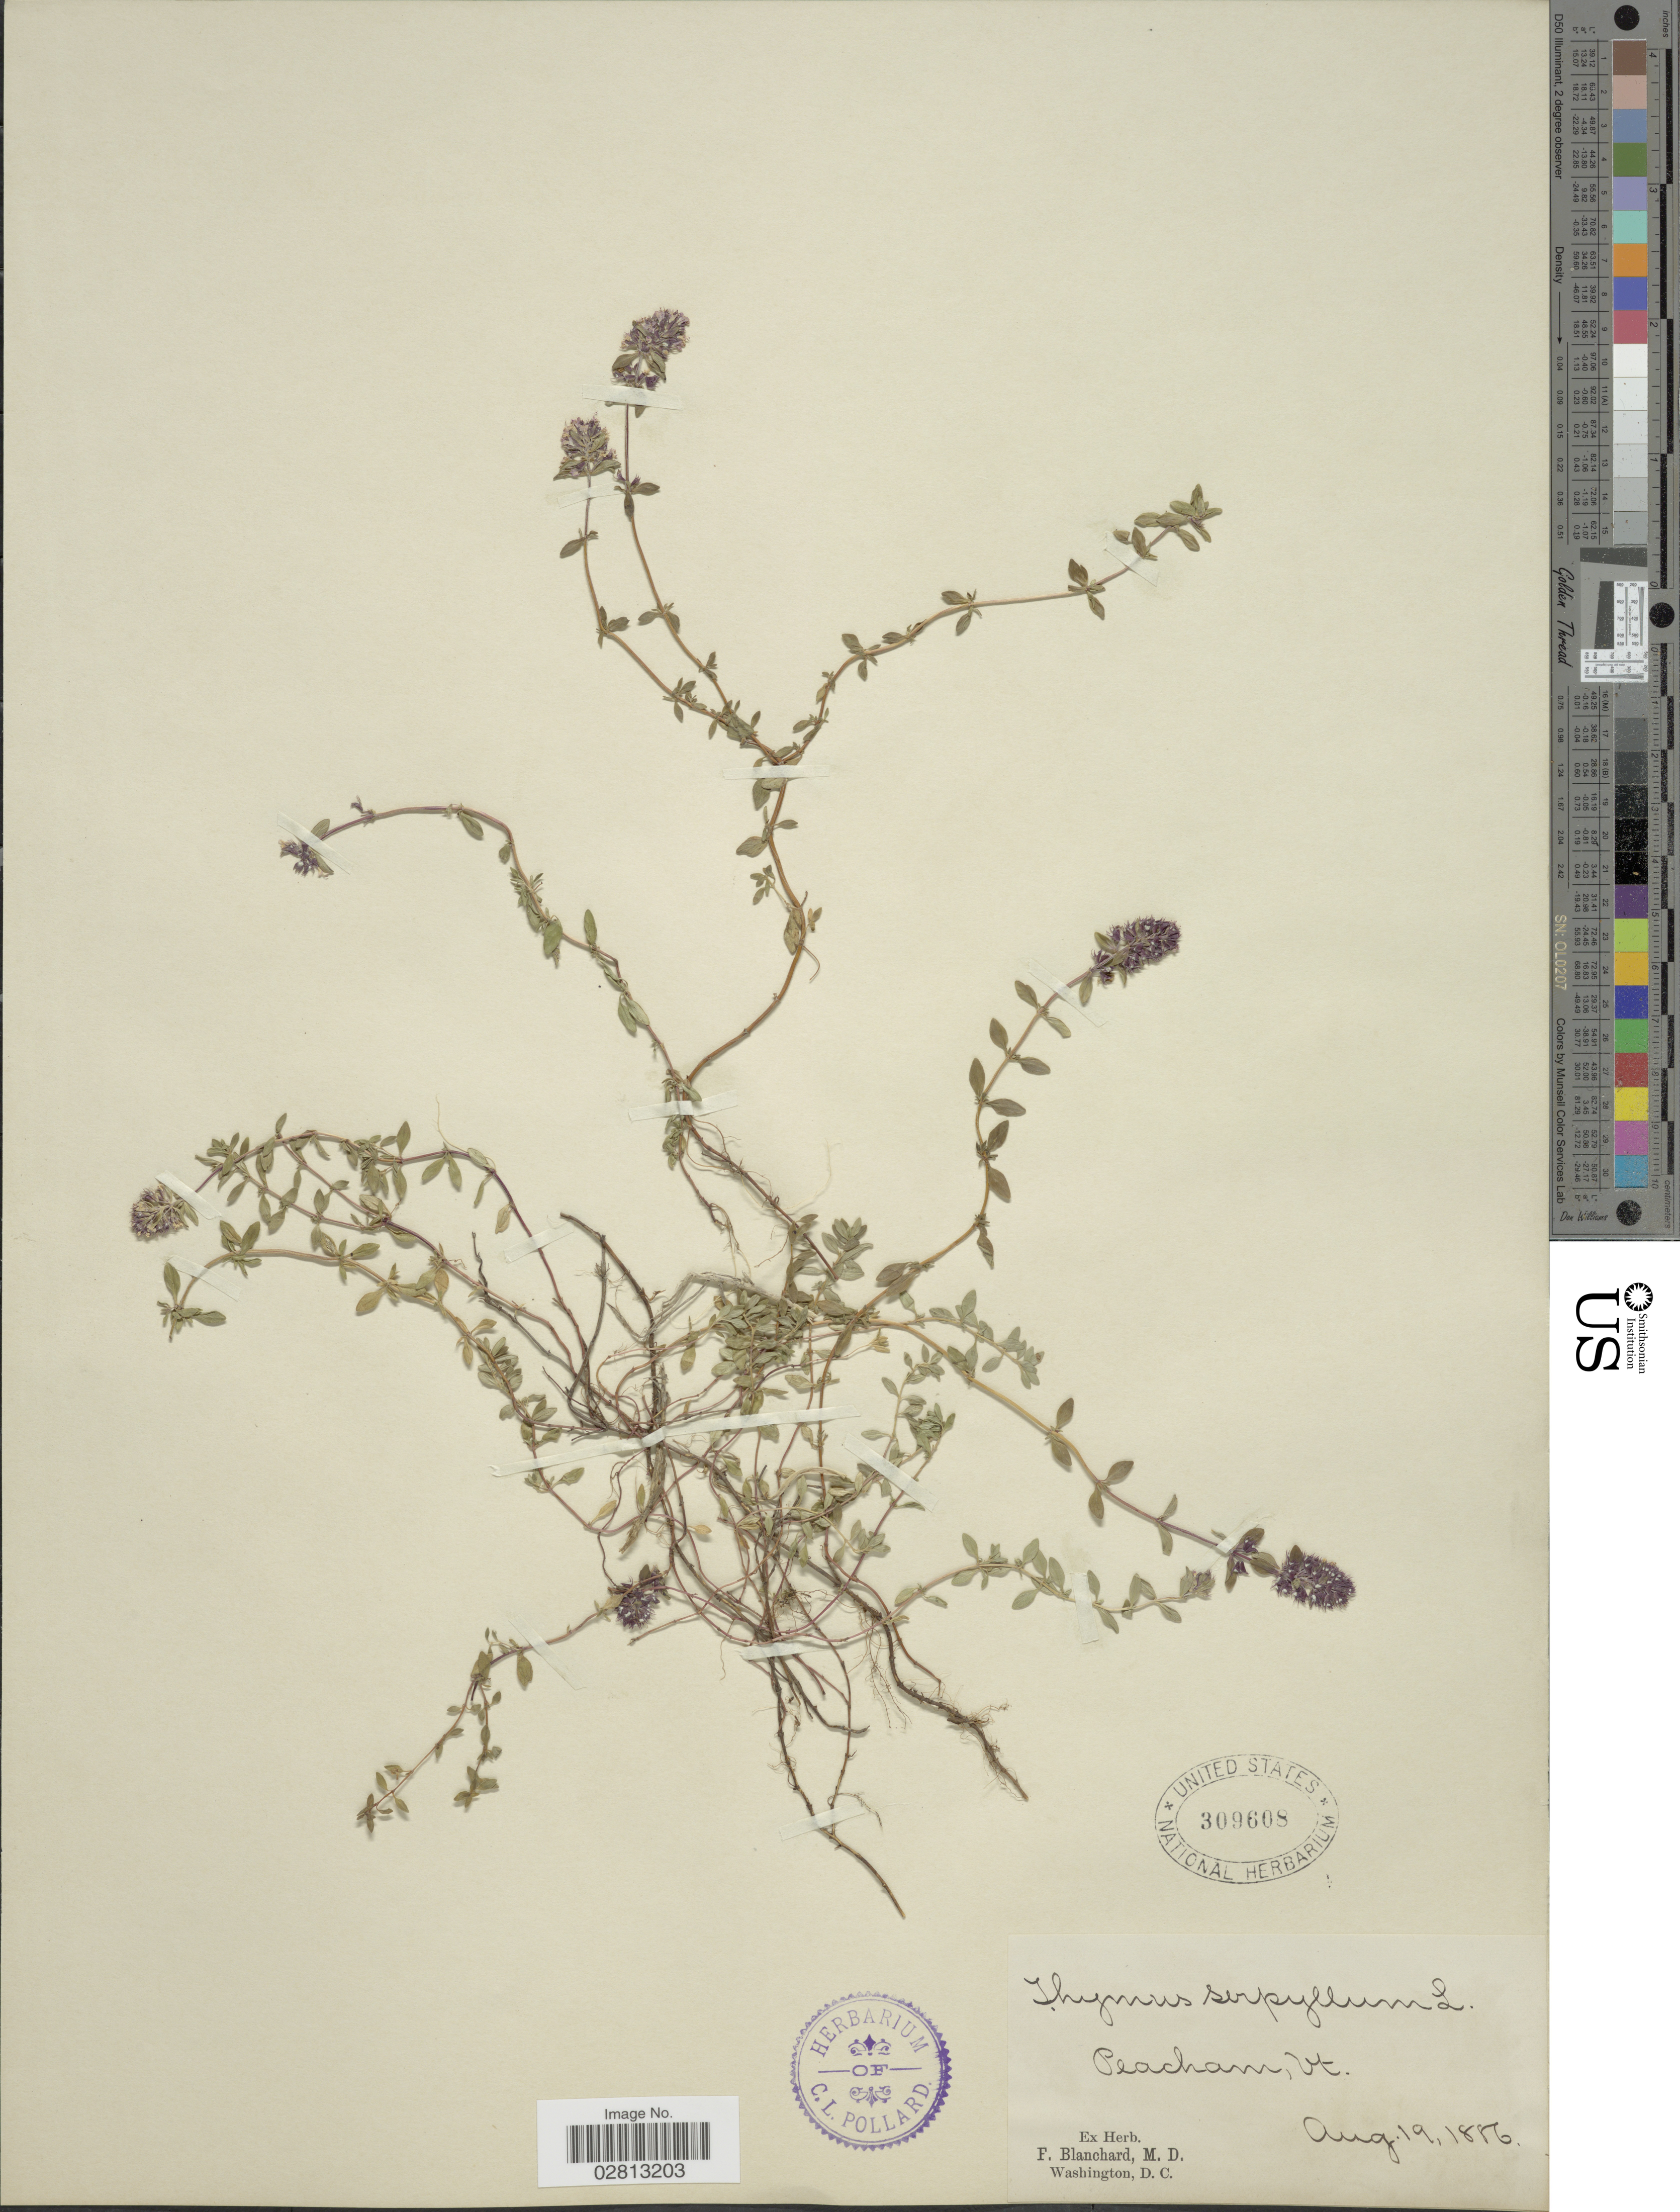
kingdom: Plantae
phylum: Tracheophyta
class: Magnoliopsida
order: Lamiales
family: Lamiaceae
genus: Thymus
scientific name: Thymus serpyllum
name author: L.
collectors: ex herb. F. Blanchard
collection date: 1886-08-19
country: United States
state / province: Vermont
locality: Peacham.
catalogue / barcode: US 309608